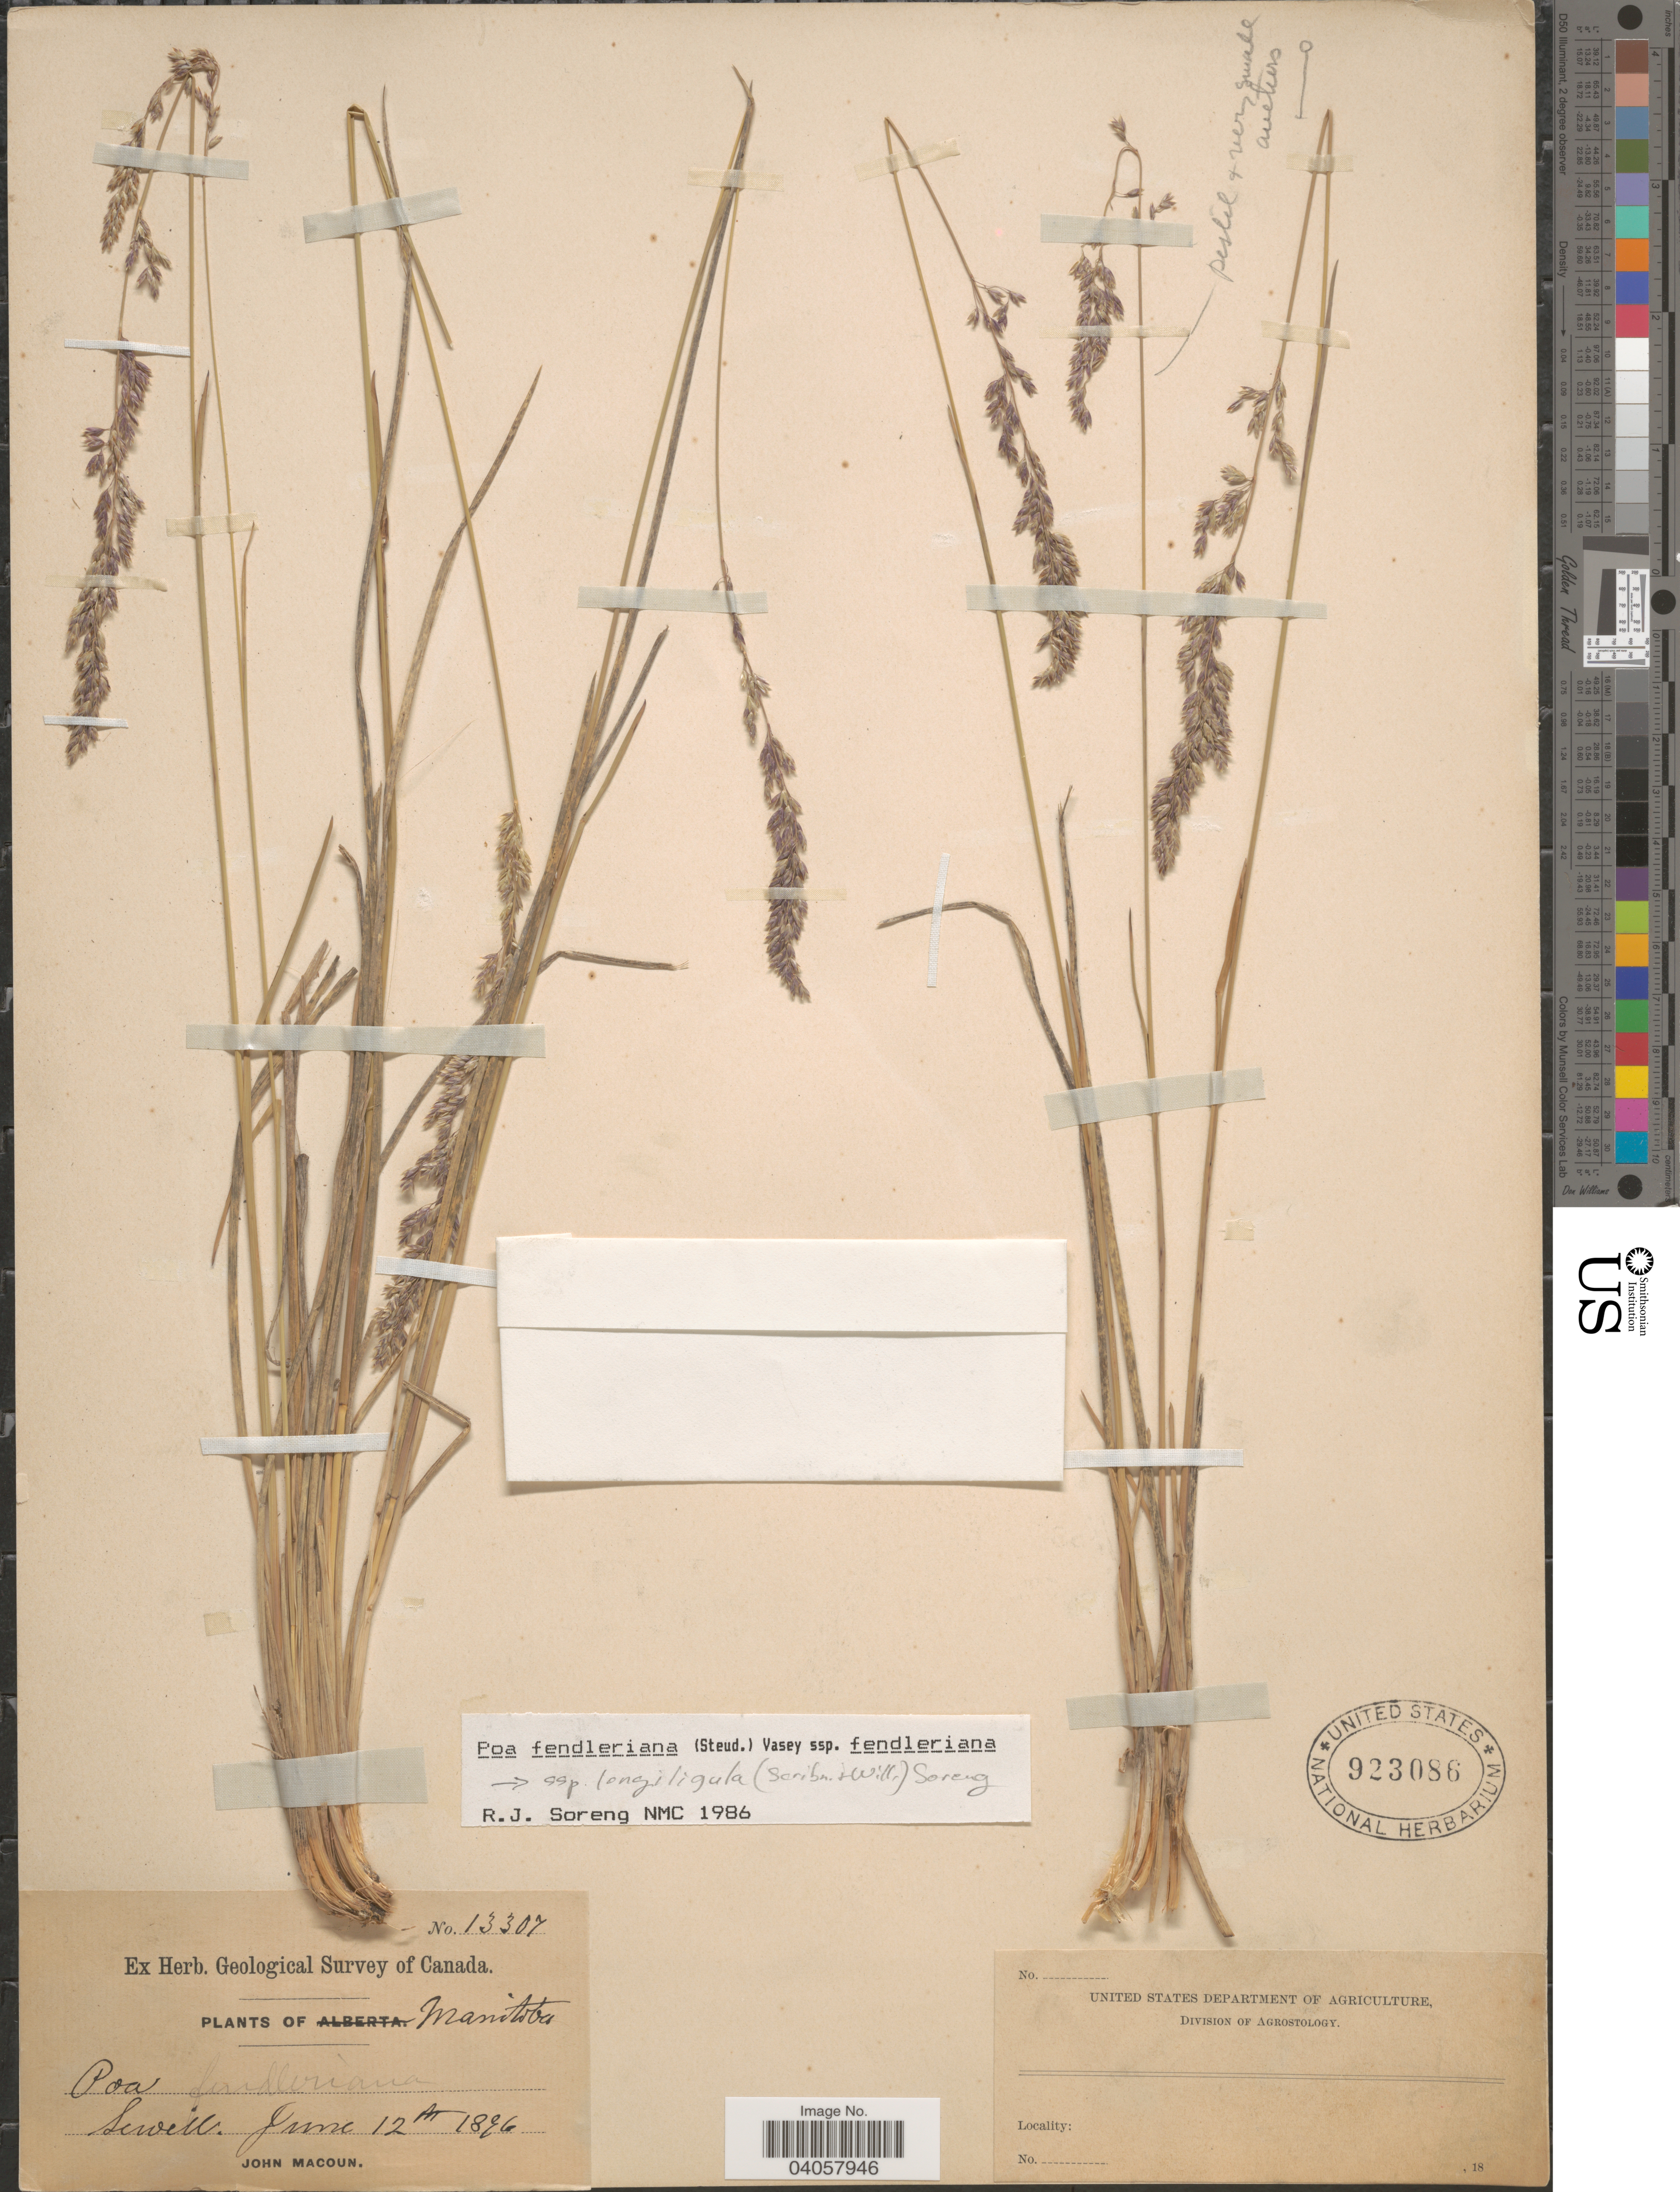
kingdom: Plantae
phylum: Tracheophyta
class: Liliopsida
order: Poales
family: Poaceae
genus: Poa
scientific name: Poa fendleriana subsp. longiligula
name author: (Scribn. & T.A. Williams) Soreng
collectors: J. Macoun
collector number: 13307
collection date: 1896-06-12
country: Canada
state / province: Manitoba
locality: Sewell.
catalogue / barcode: US 923086